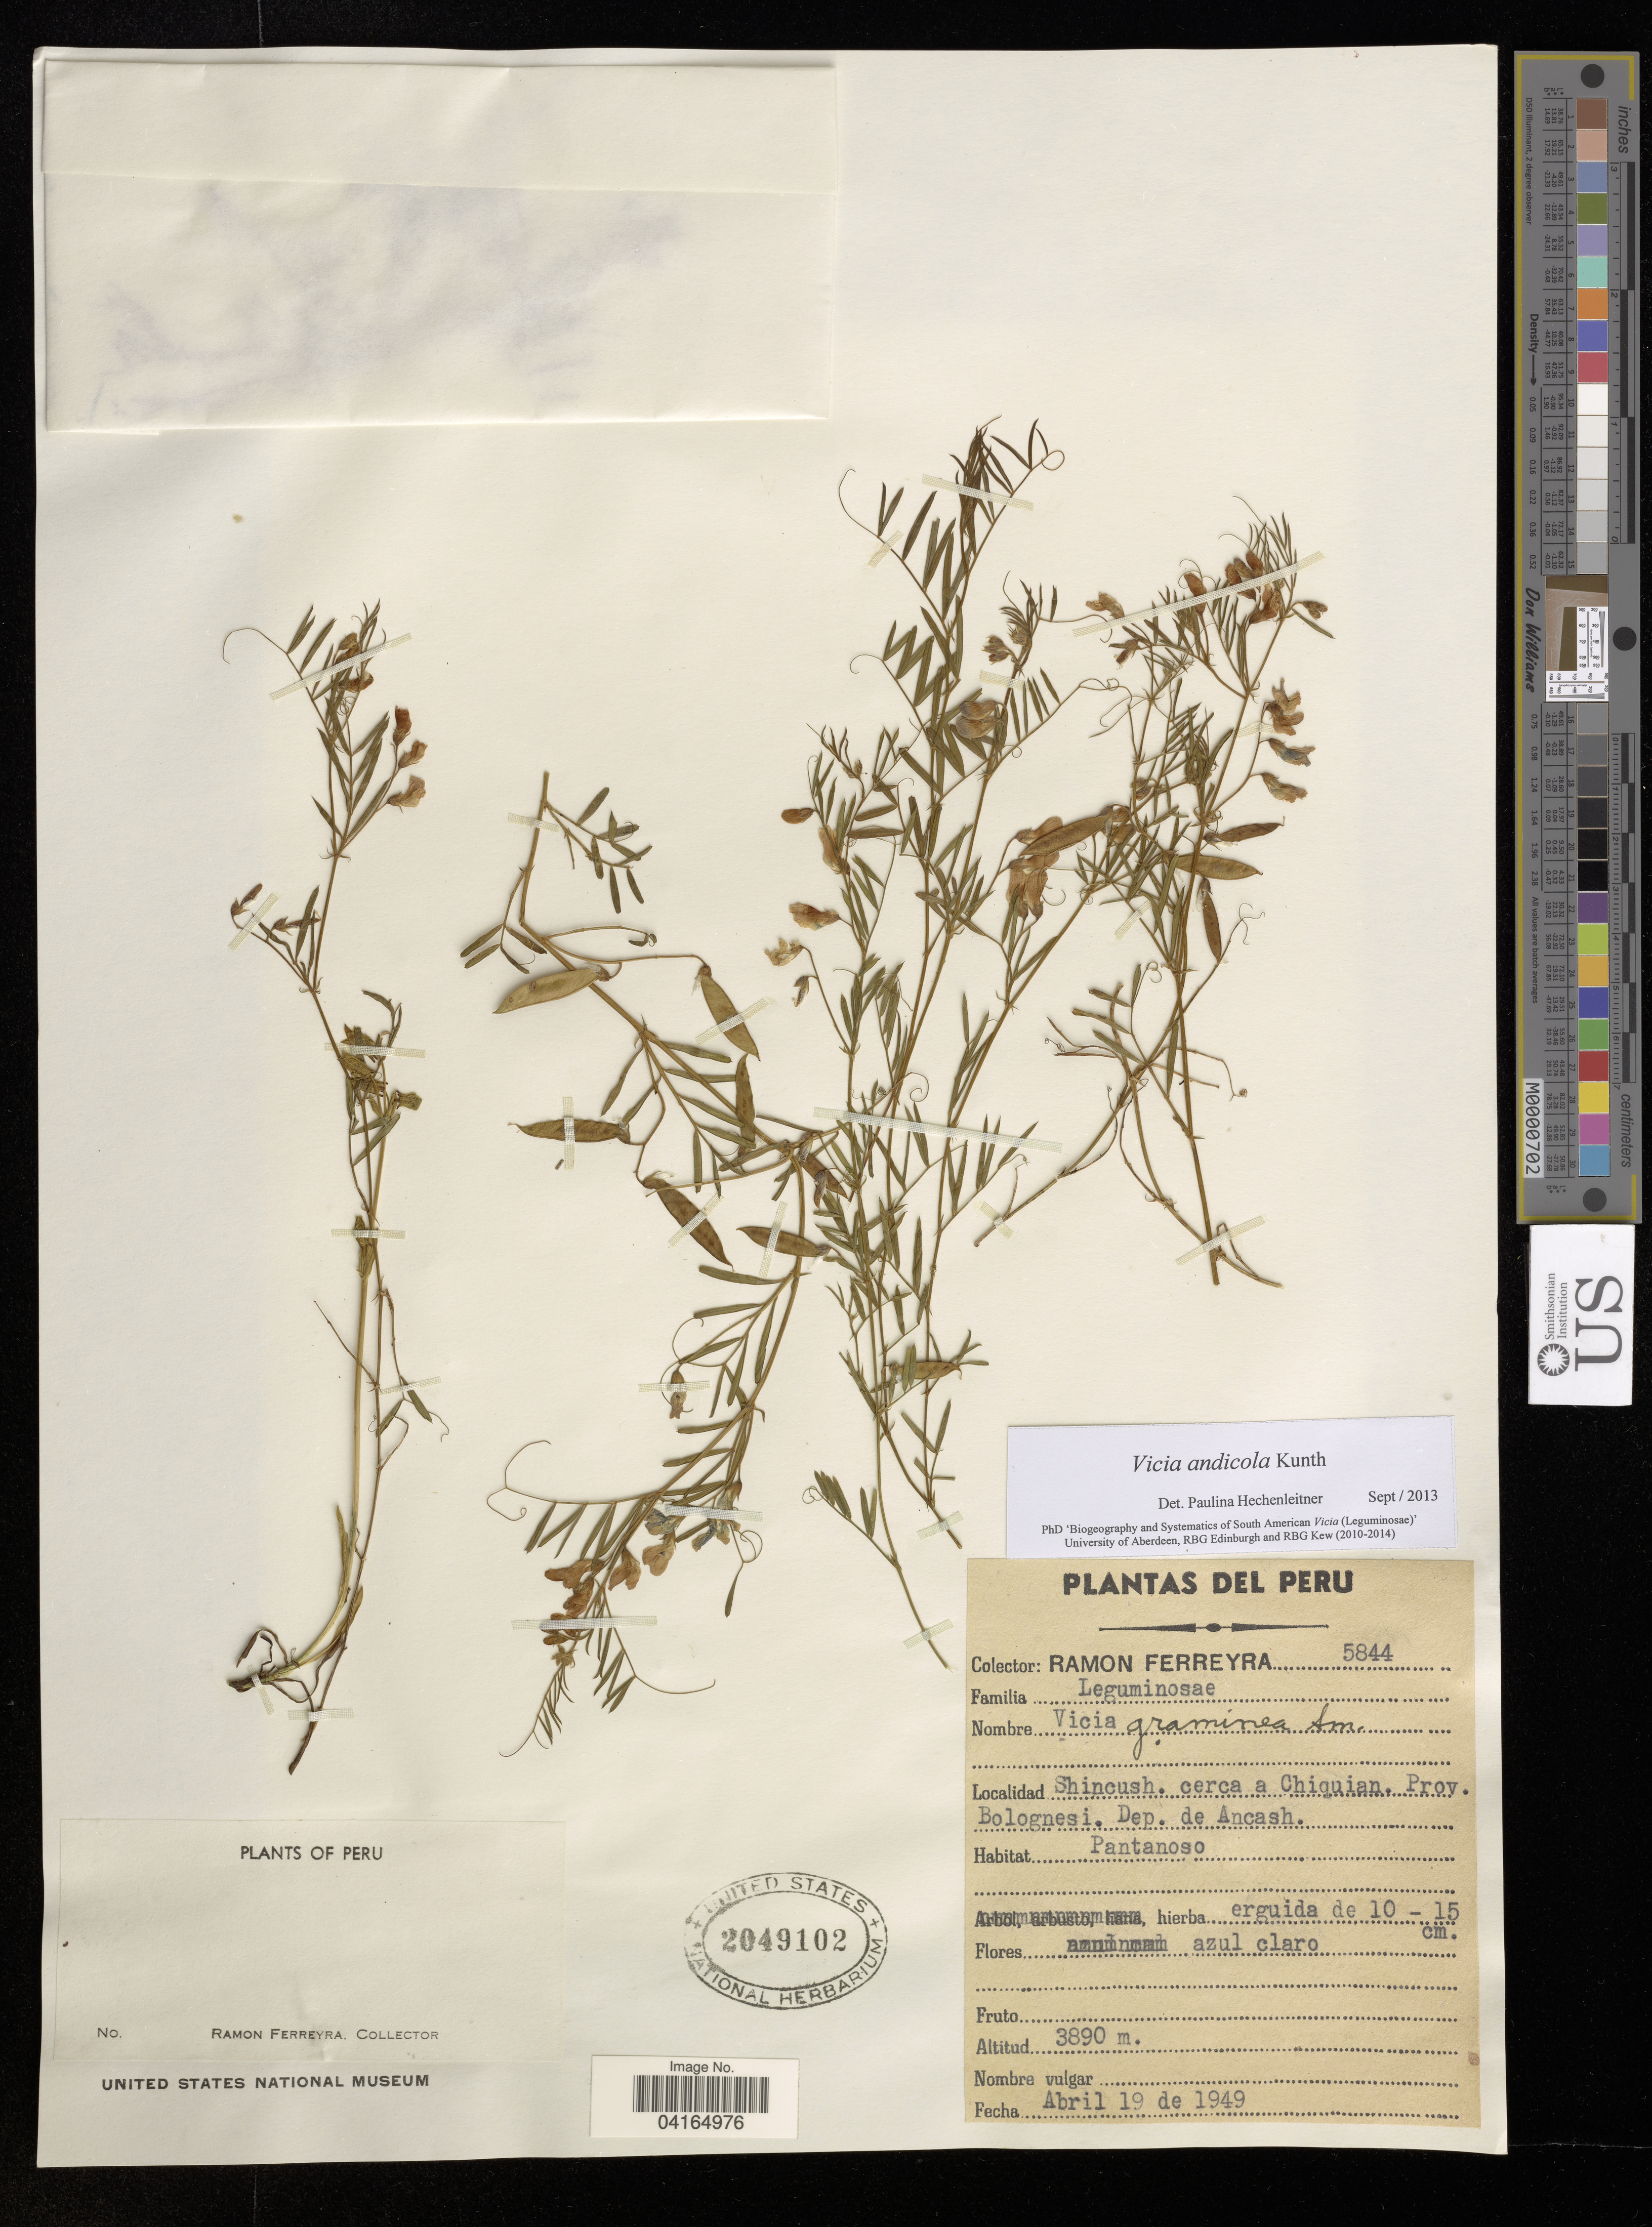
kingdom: Plantae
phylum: Tracheophyta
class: Magnoliopsida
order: Fabales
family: Fabaceae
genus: Vicia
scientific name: Vicia andicola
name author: Kunth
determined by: Hechenleitner, Paulina, RBG Edinburgh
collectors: R. A. Ferreyra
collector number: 5844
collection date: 1949-04-19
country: Peru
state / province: Ancash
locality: Shincush. cerca a Chiquian. Prov. Bolognesi. Dep. de Ancash.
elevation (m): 3890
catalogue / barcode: US 2049102